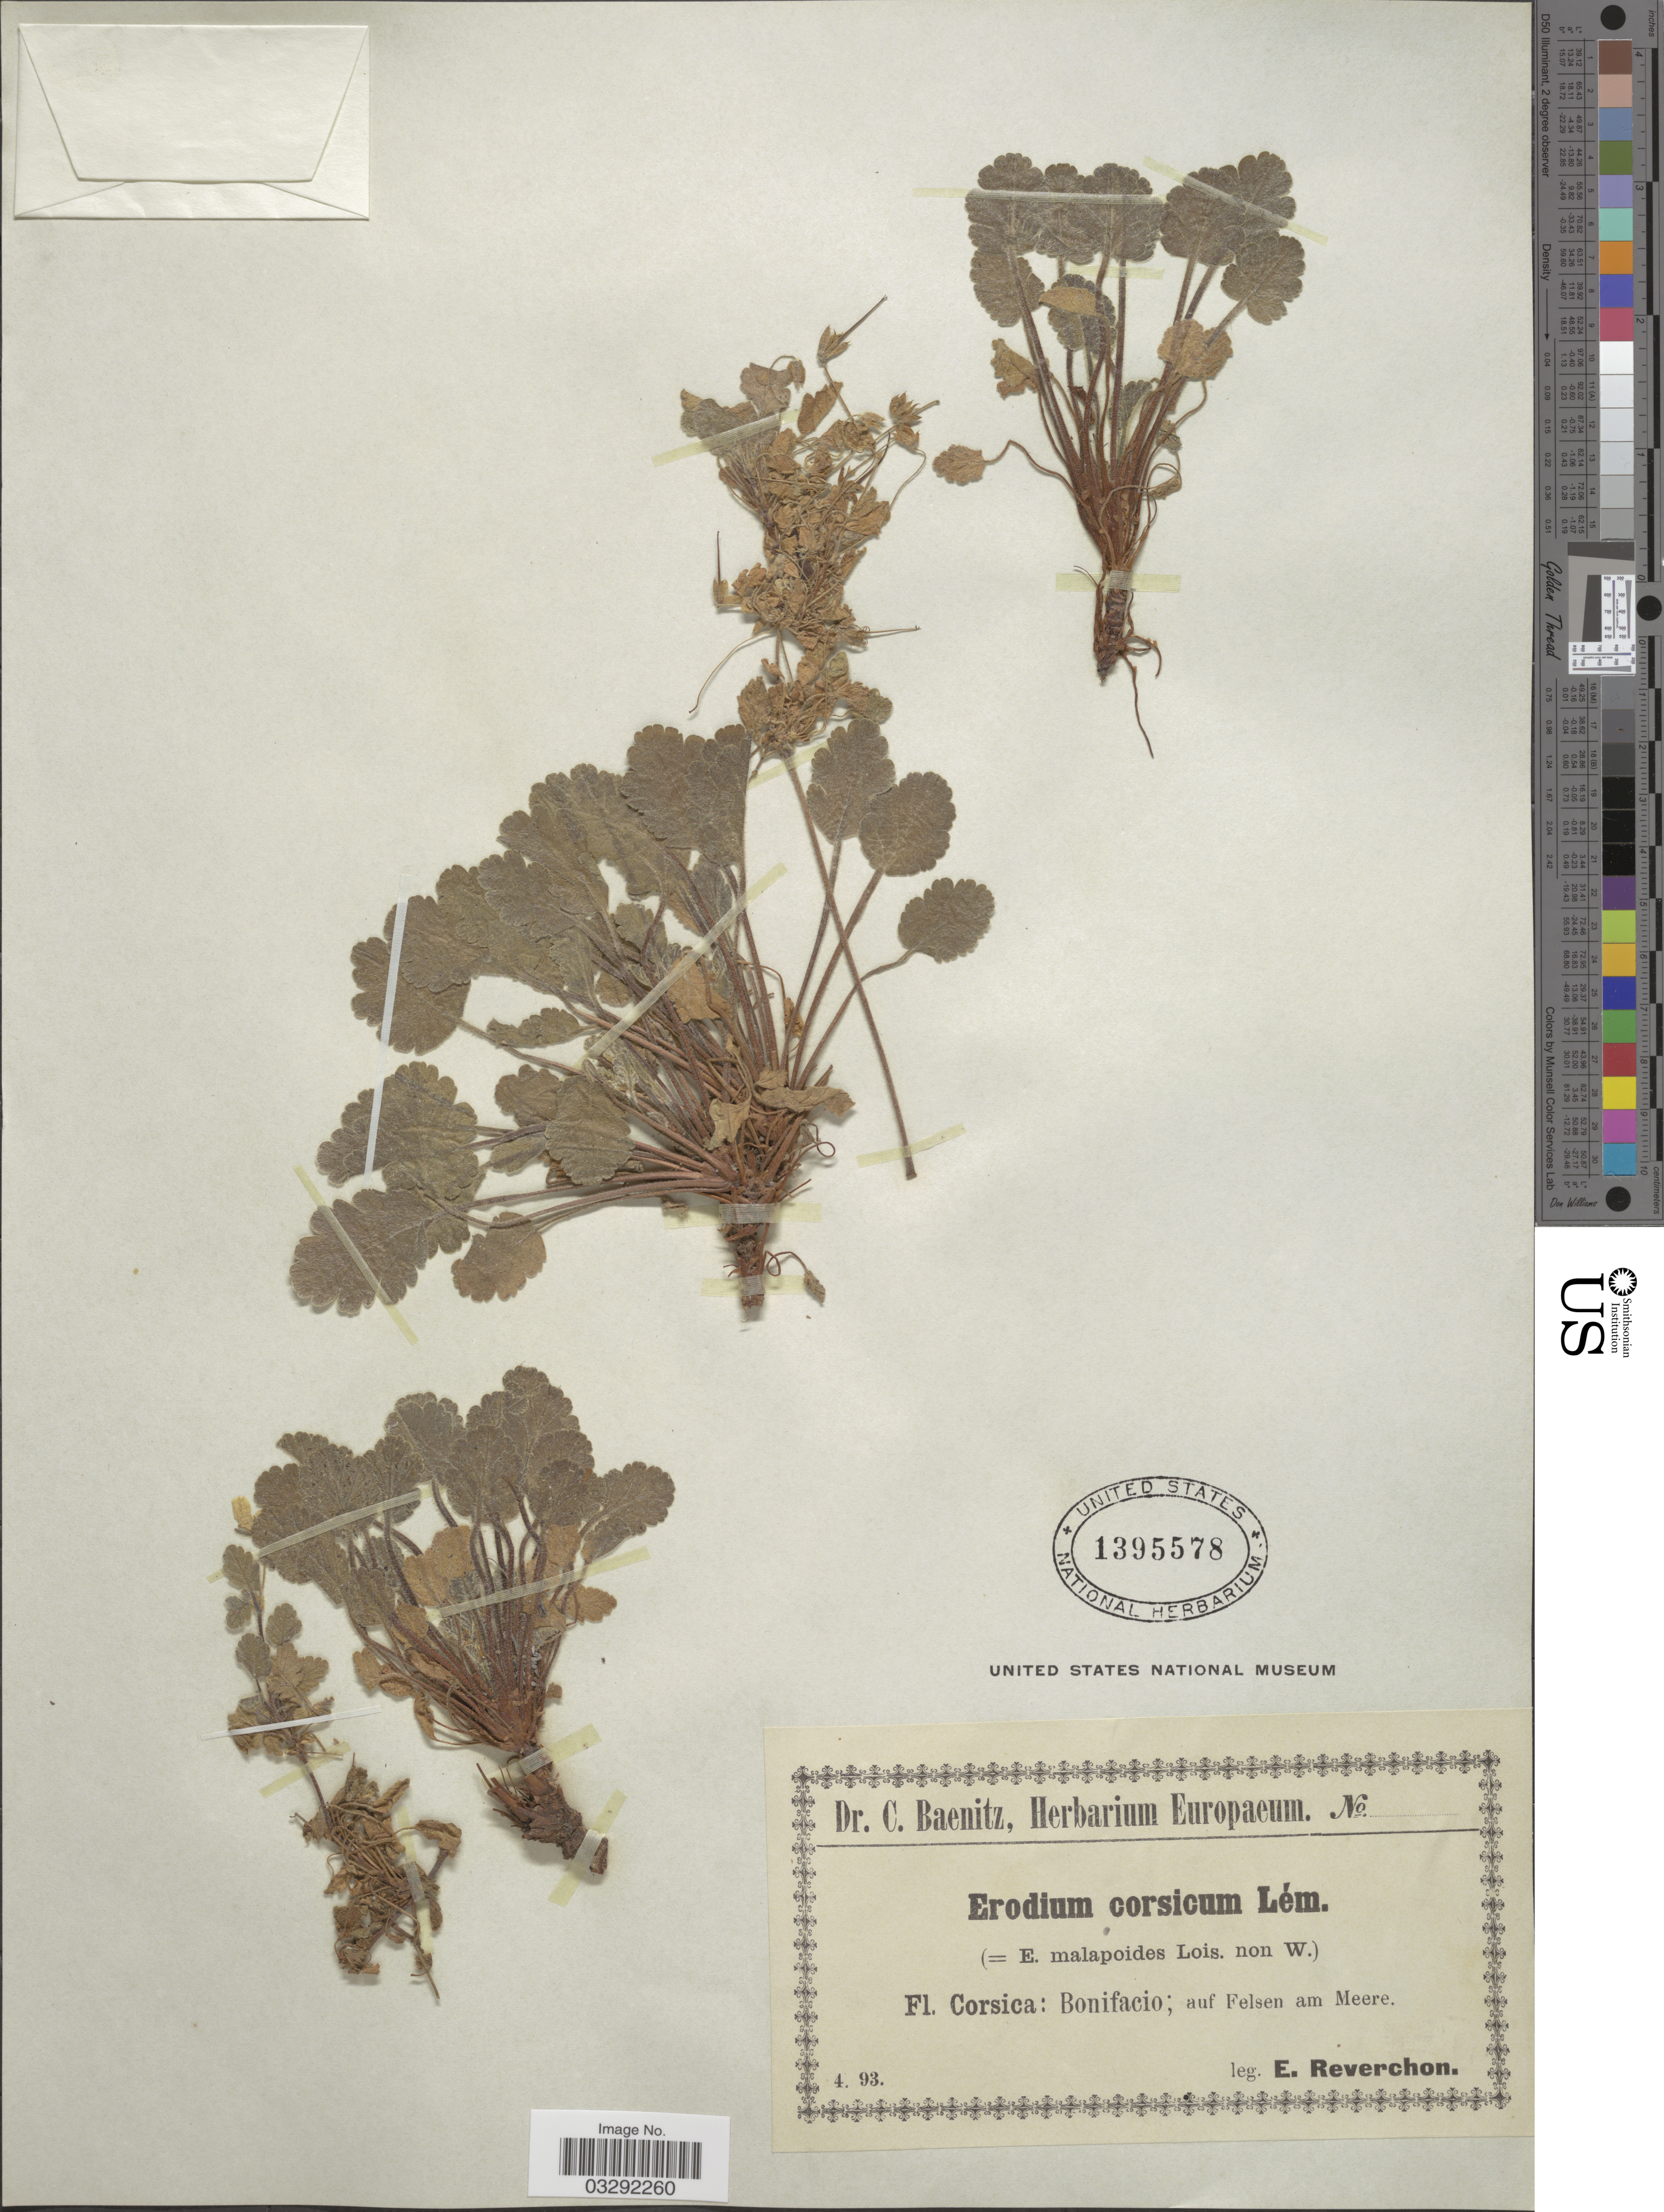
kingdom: Plantae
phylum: Tracheophyta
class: Magnoliopsida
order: Geraniales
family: Geraniaceae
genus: Erodium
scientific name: Erodium corsicum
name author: Léman ex DC.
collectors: E. Reverchon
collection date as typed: Transcribed d/m/y: /4/93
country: France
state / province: Corsica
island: Corse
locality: Bonifacino; auf Felsen am Meere.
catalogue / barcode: US 1395578